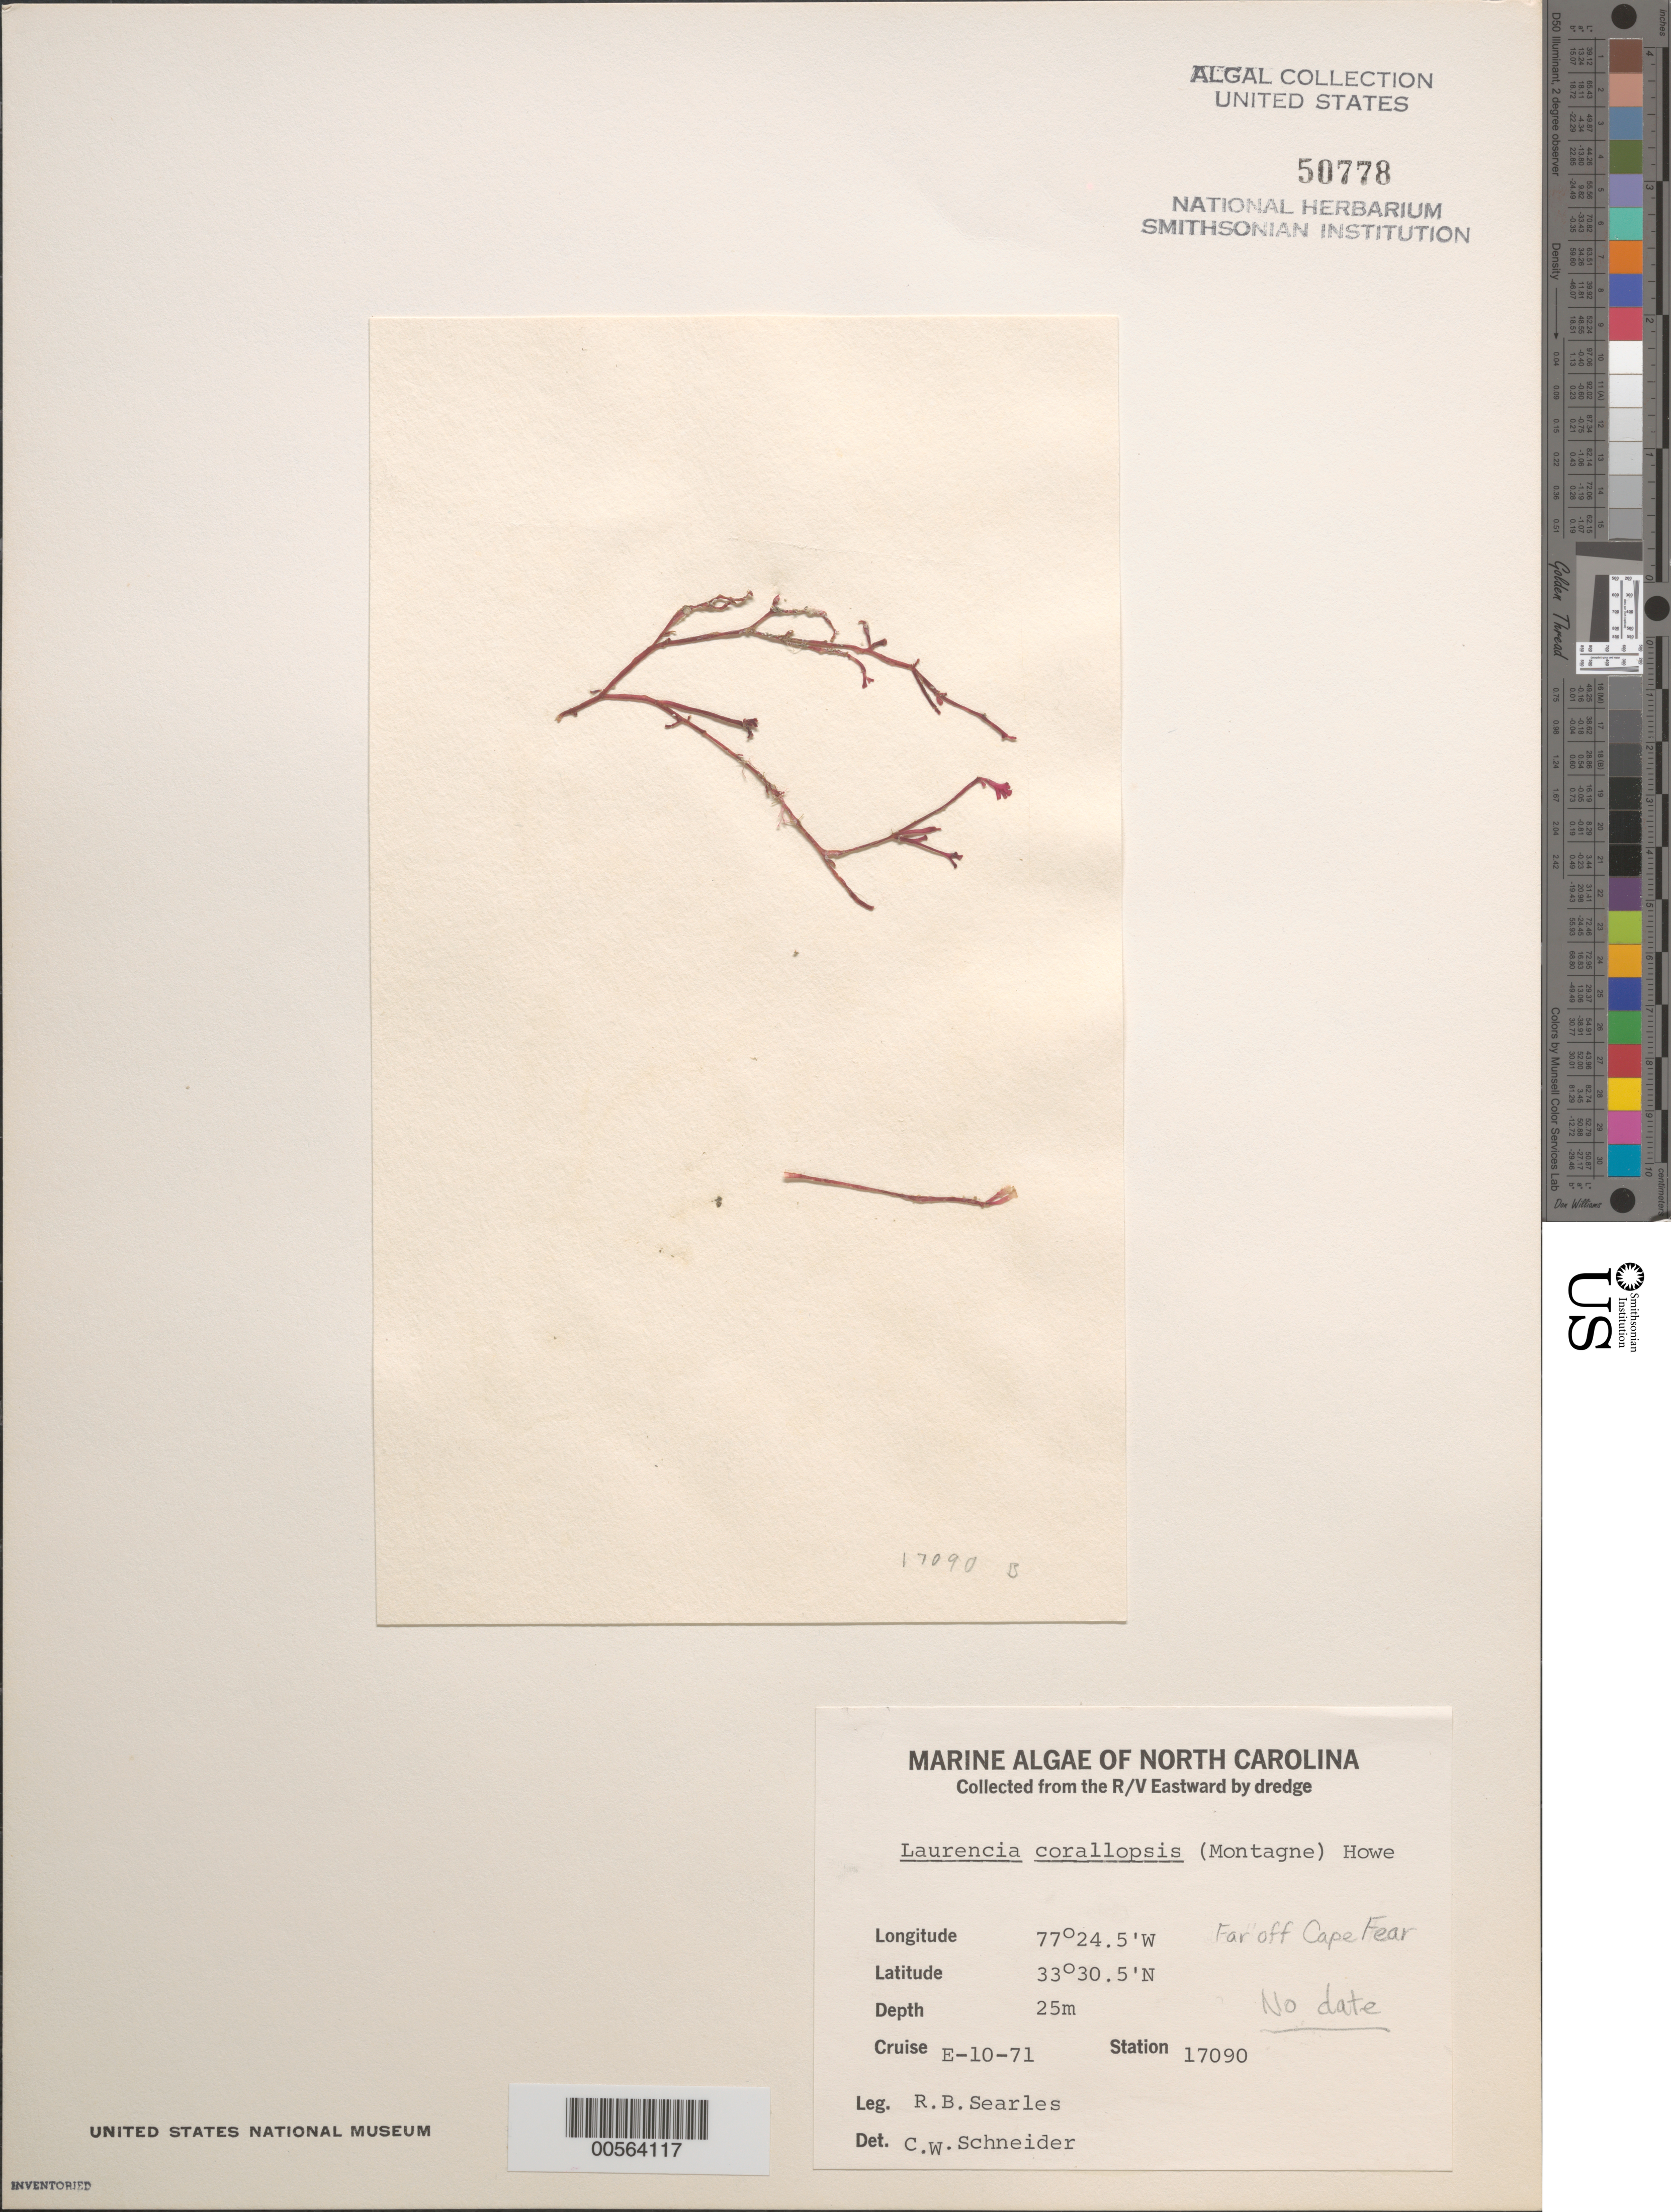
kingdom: Plantae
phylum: Rhodophyta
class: Florideophyceae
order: Ceramiales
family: Rhodomelaceae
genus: Palisada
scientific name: Palisada corallopsis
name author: (Montagne) Sentíes et al.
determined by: Algae name updating Project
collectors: R. Searles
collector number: Station 17090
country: United States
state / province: North Carolina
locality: Off Cape Fear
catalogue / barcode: US 50778